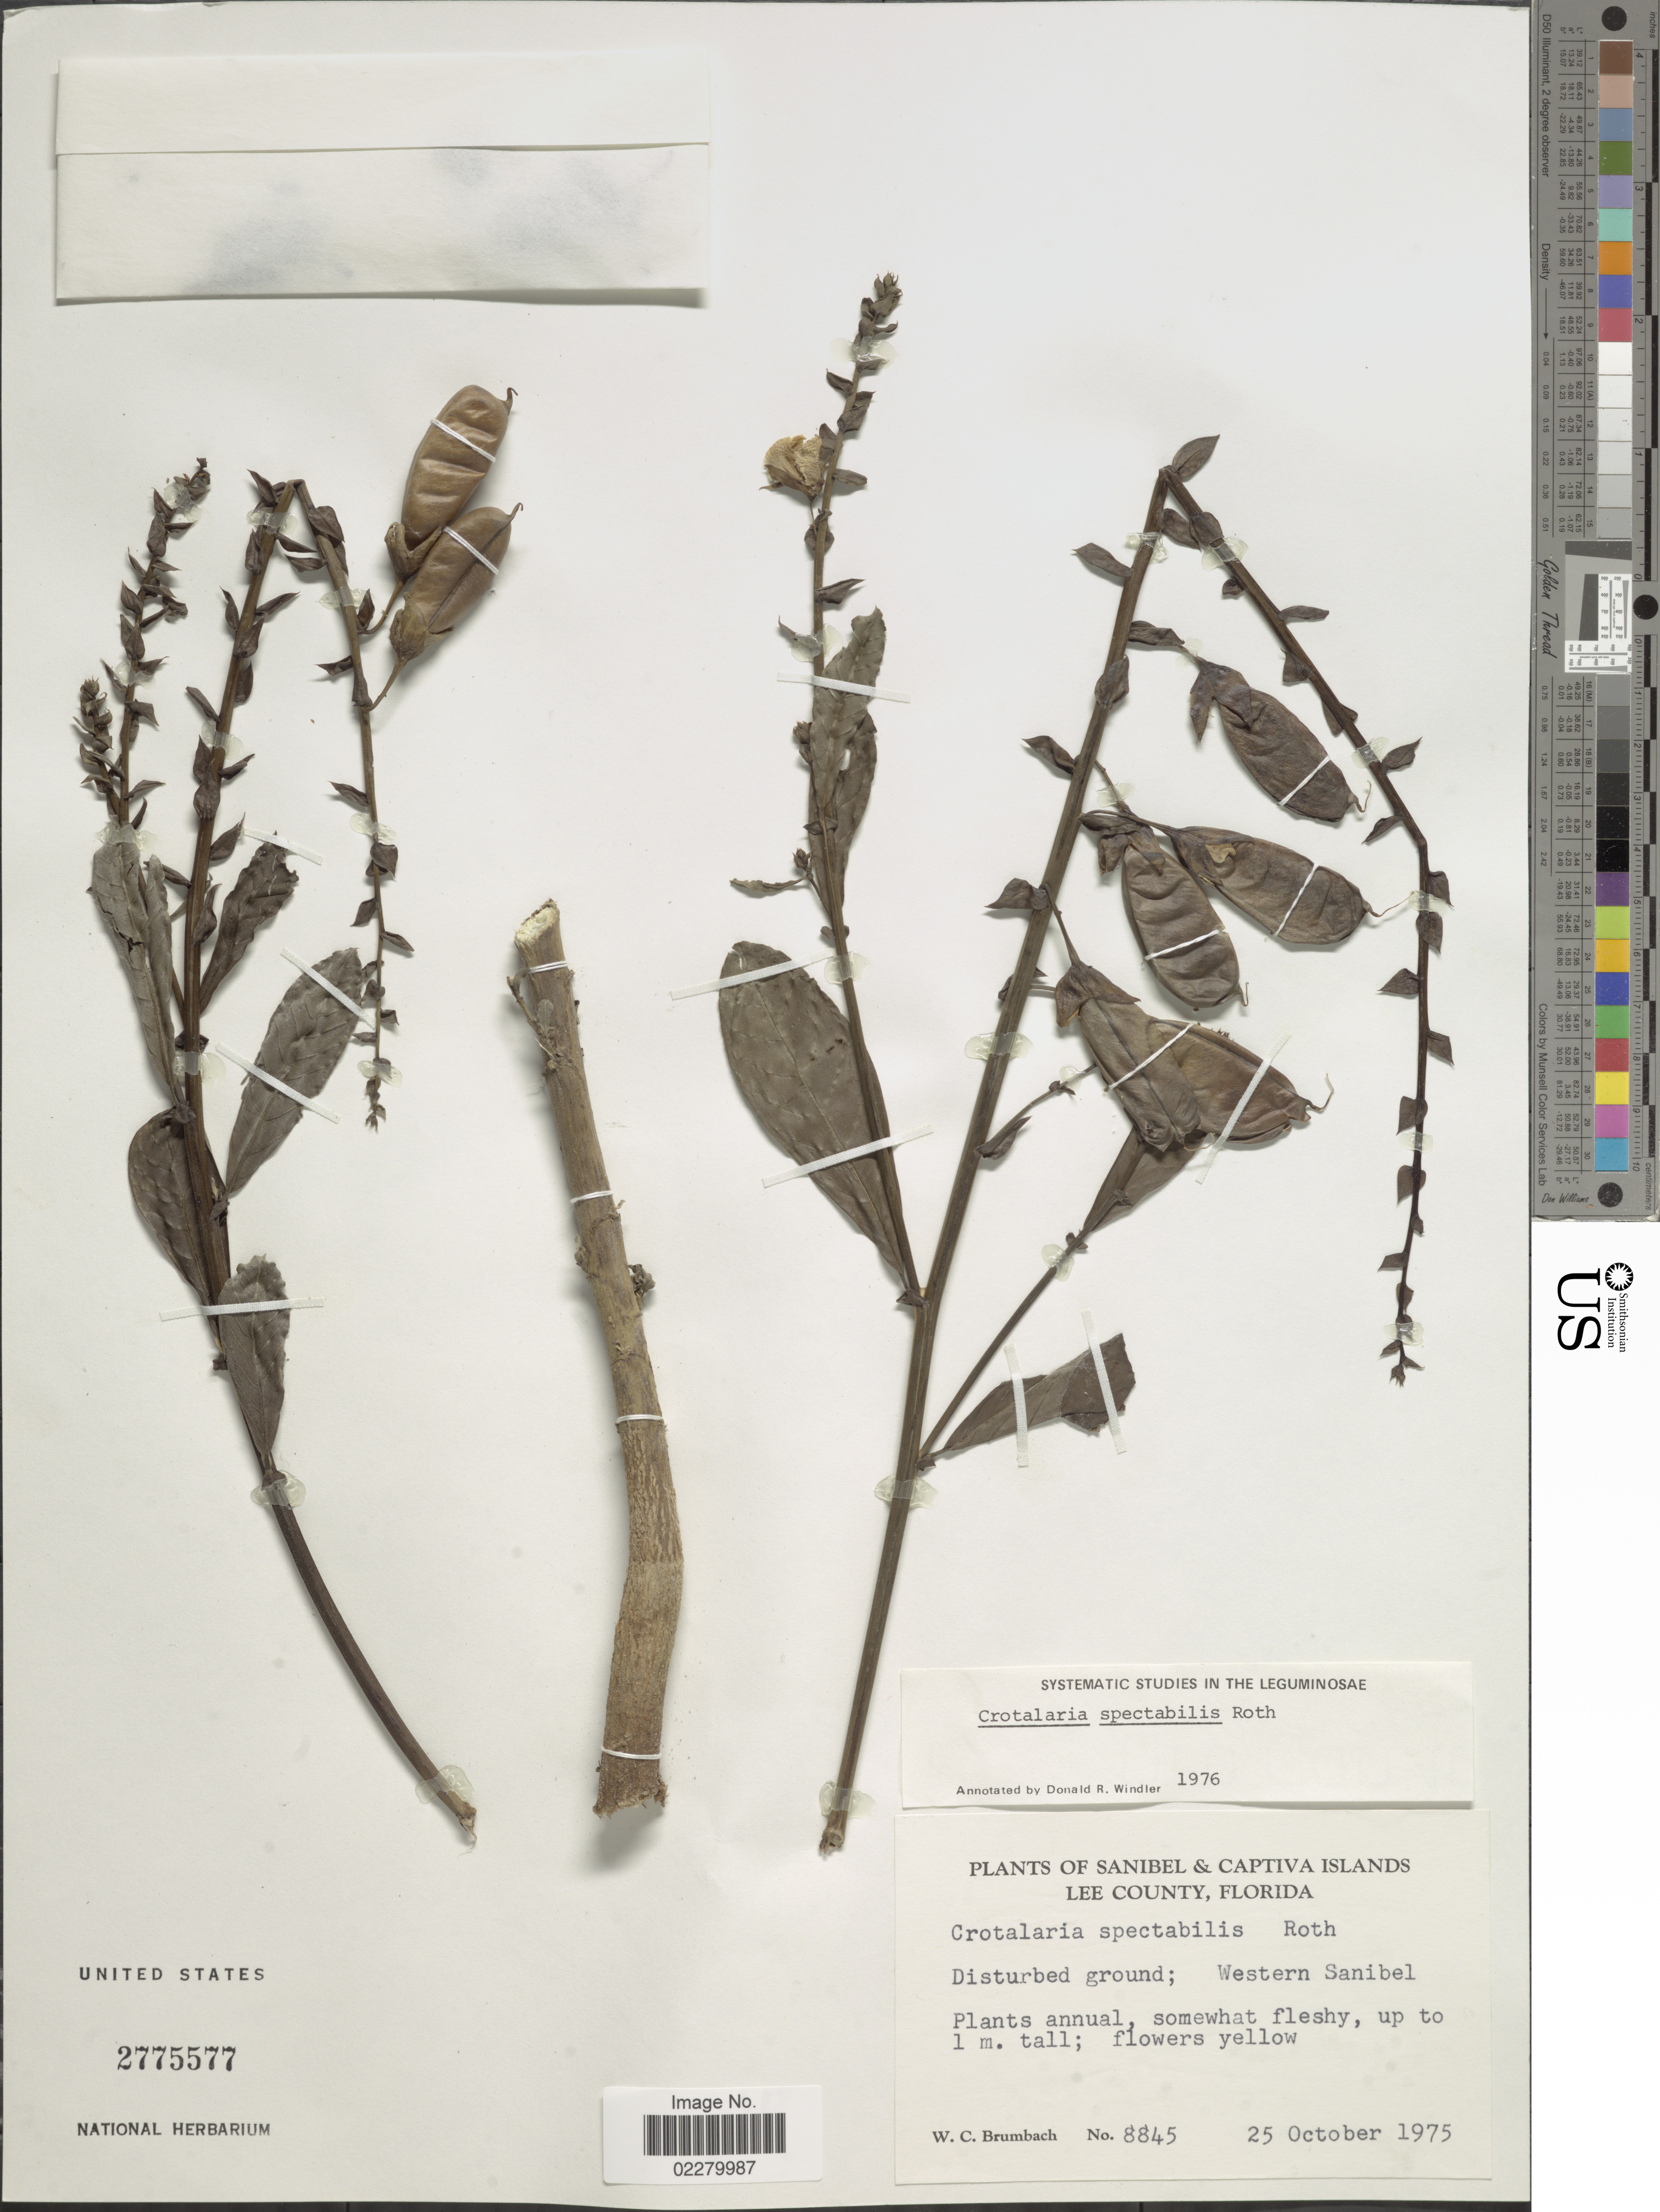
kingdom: Plantae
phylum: Tracheophyta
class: Magnoliopsida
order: Fabales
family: Fabaceae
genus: Crotalaria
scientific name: Crotalaria spectabilis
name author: Roth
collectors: W. C. Brumbach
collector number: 8845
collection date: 1975-10-25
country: United States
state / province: Florida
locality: Sanibel & Captiva Islands. Lee County, Florida. Western Sanibel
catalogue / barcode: US 2775577